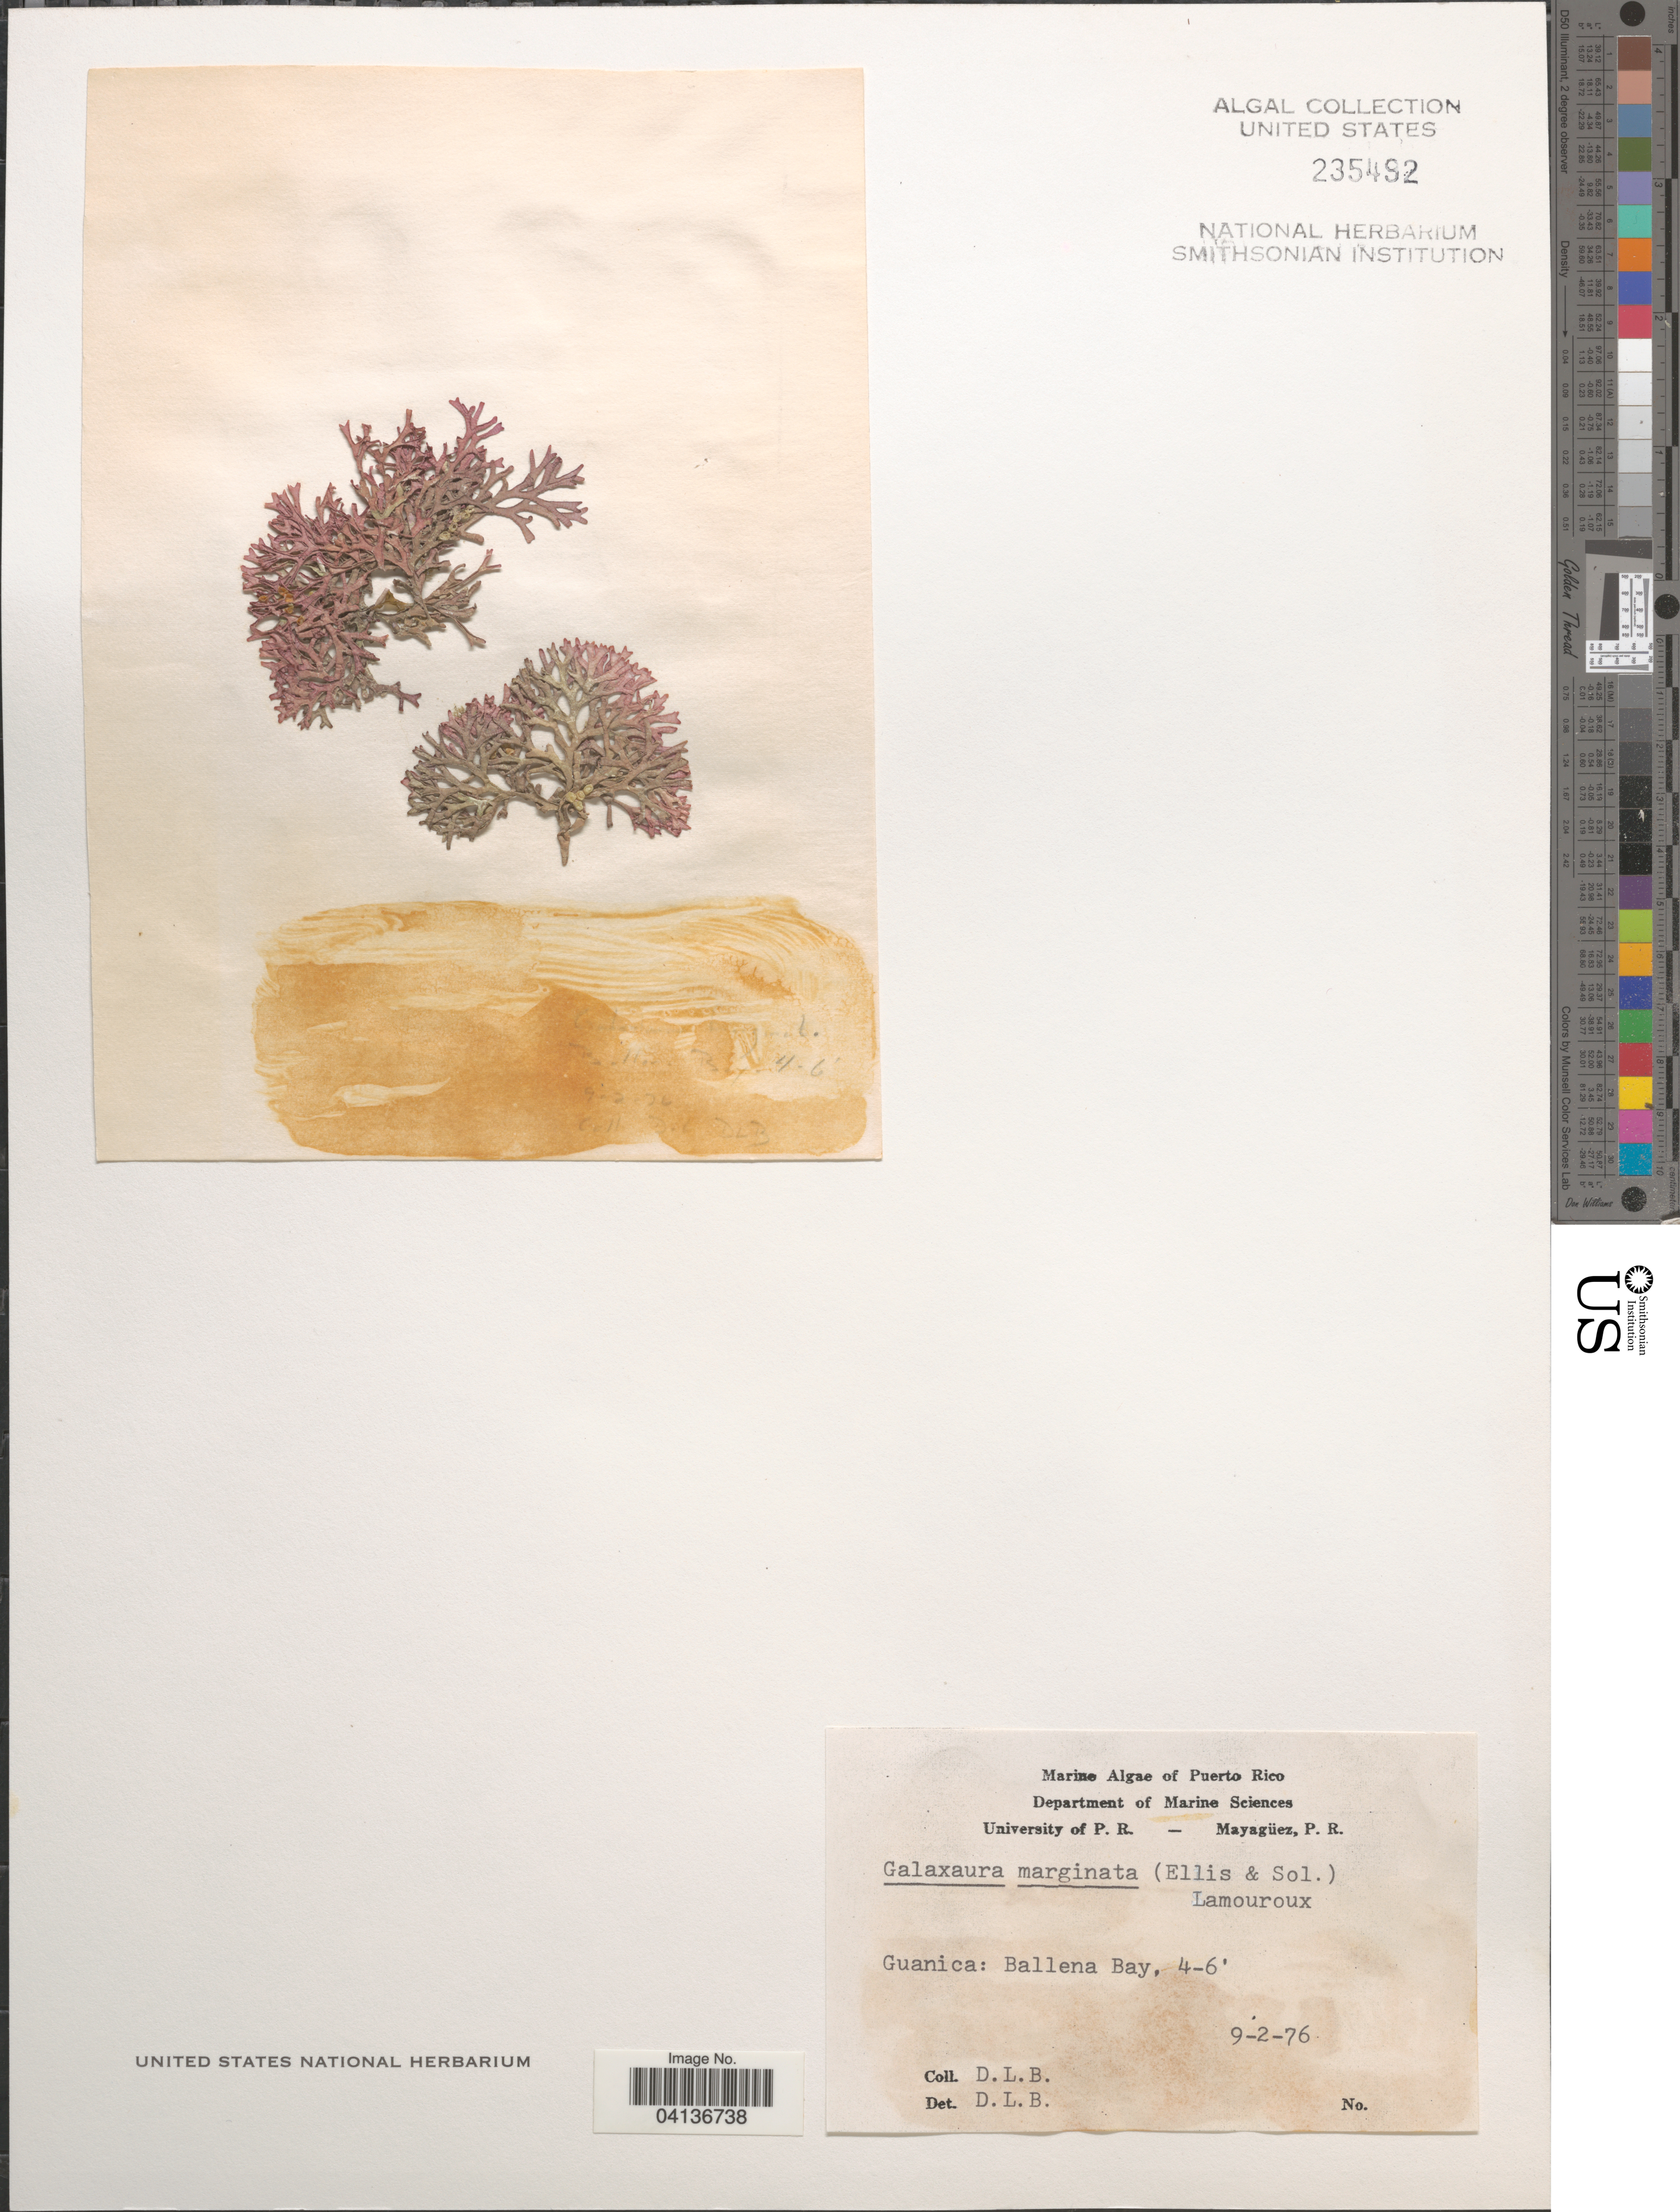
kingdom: Plantae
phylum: Rhodophyta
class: Florideophyceae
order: Nemaliales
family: Galaxauraceae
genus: Galaxaura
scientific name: Galaxaura marginata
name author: (J. Ellis & Sol.) J.V.Lamouroux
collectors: D. L. B.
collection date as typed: Transcribed d/m/y: 2/9/76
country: Puerto Rico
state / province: Guánica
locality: Ballena Bay.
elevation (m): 1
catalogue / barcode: US 235492